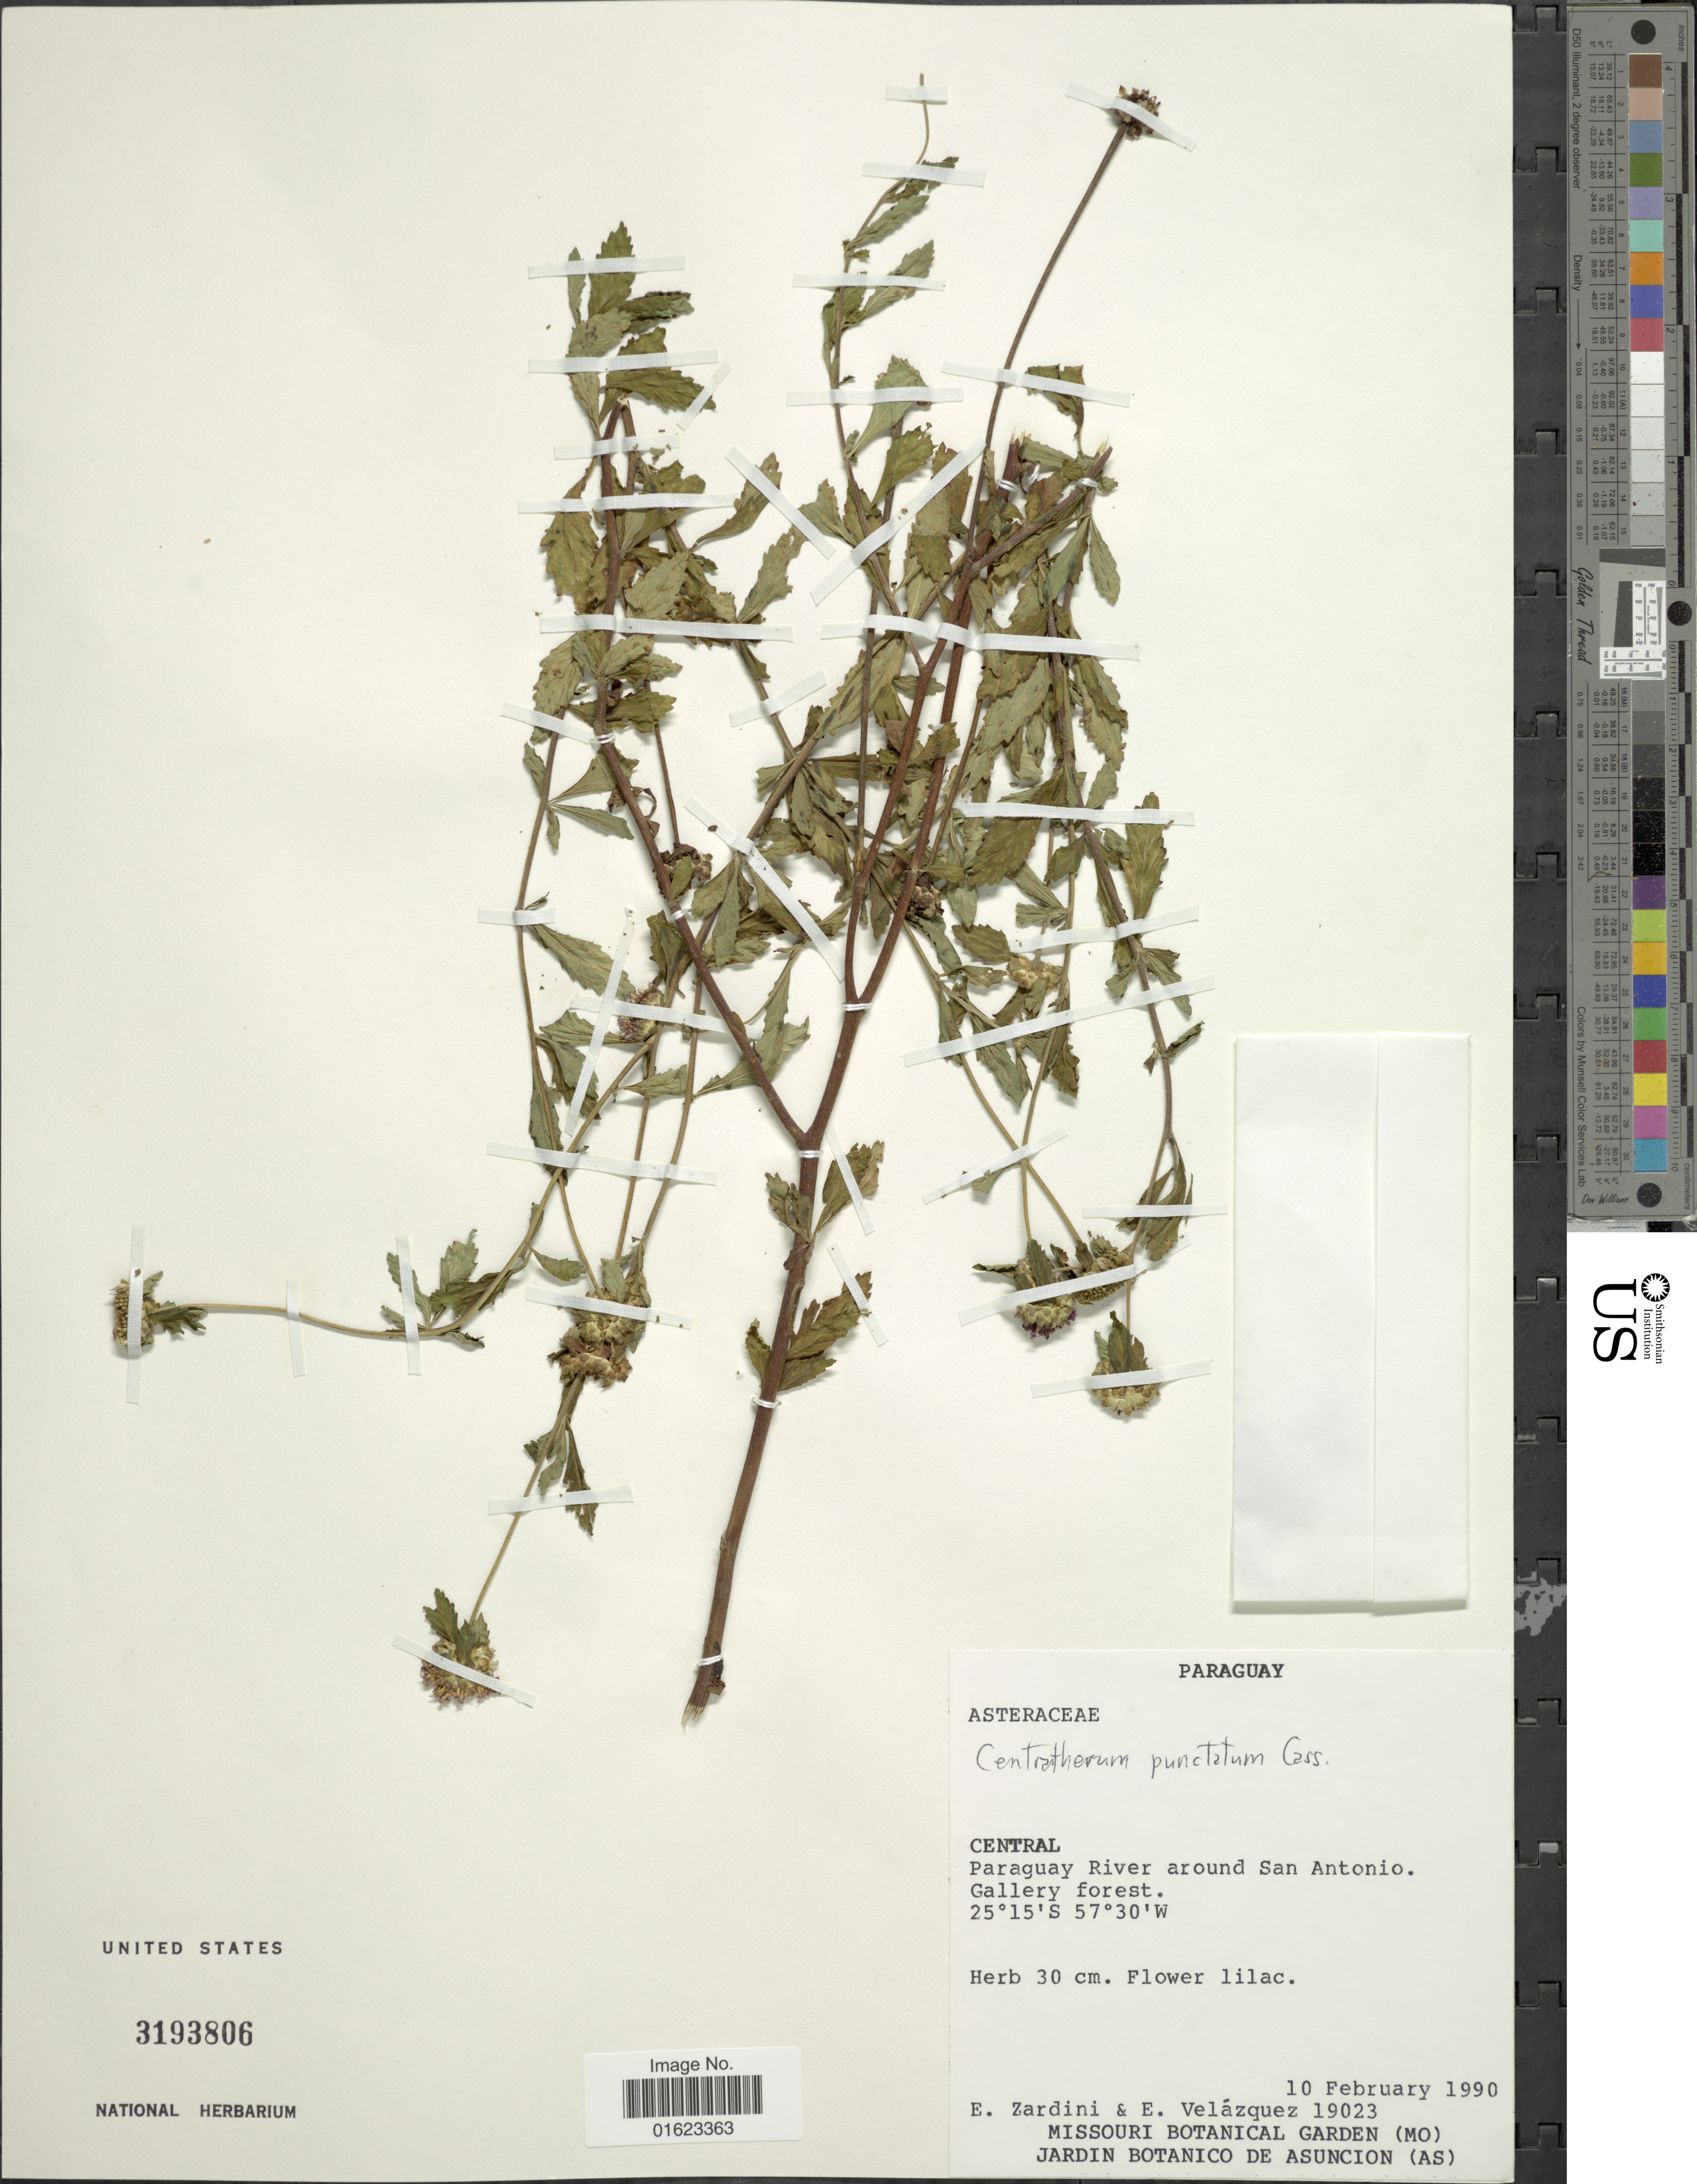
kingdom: Plantae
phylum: Tracheophyta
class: Magnoliopsida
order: Asterales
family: Asteraceae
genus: Centratherum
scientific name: Centratherum punctatum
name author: Cass.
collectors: E. M. Zardini & E. Velazquez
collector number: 19023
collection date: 1990-02-10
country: Paraguay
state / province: Central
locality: Central , Paraguay River around San Antonio. Gallery Forest.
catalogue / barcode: US 3193806